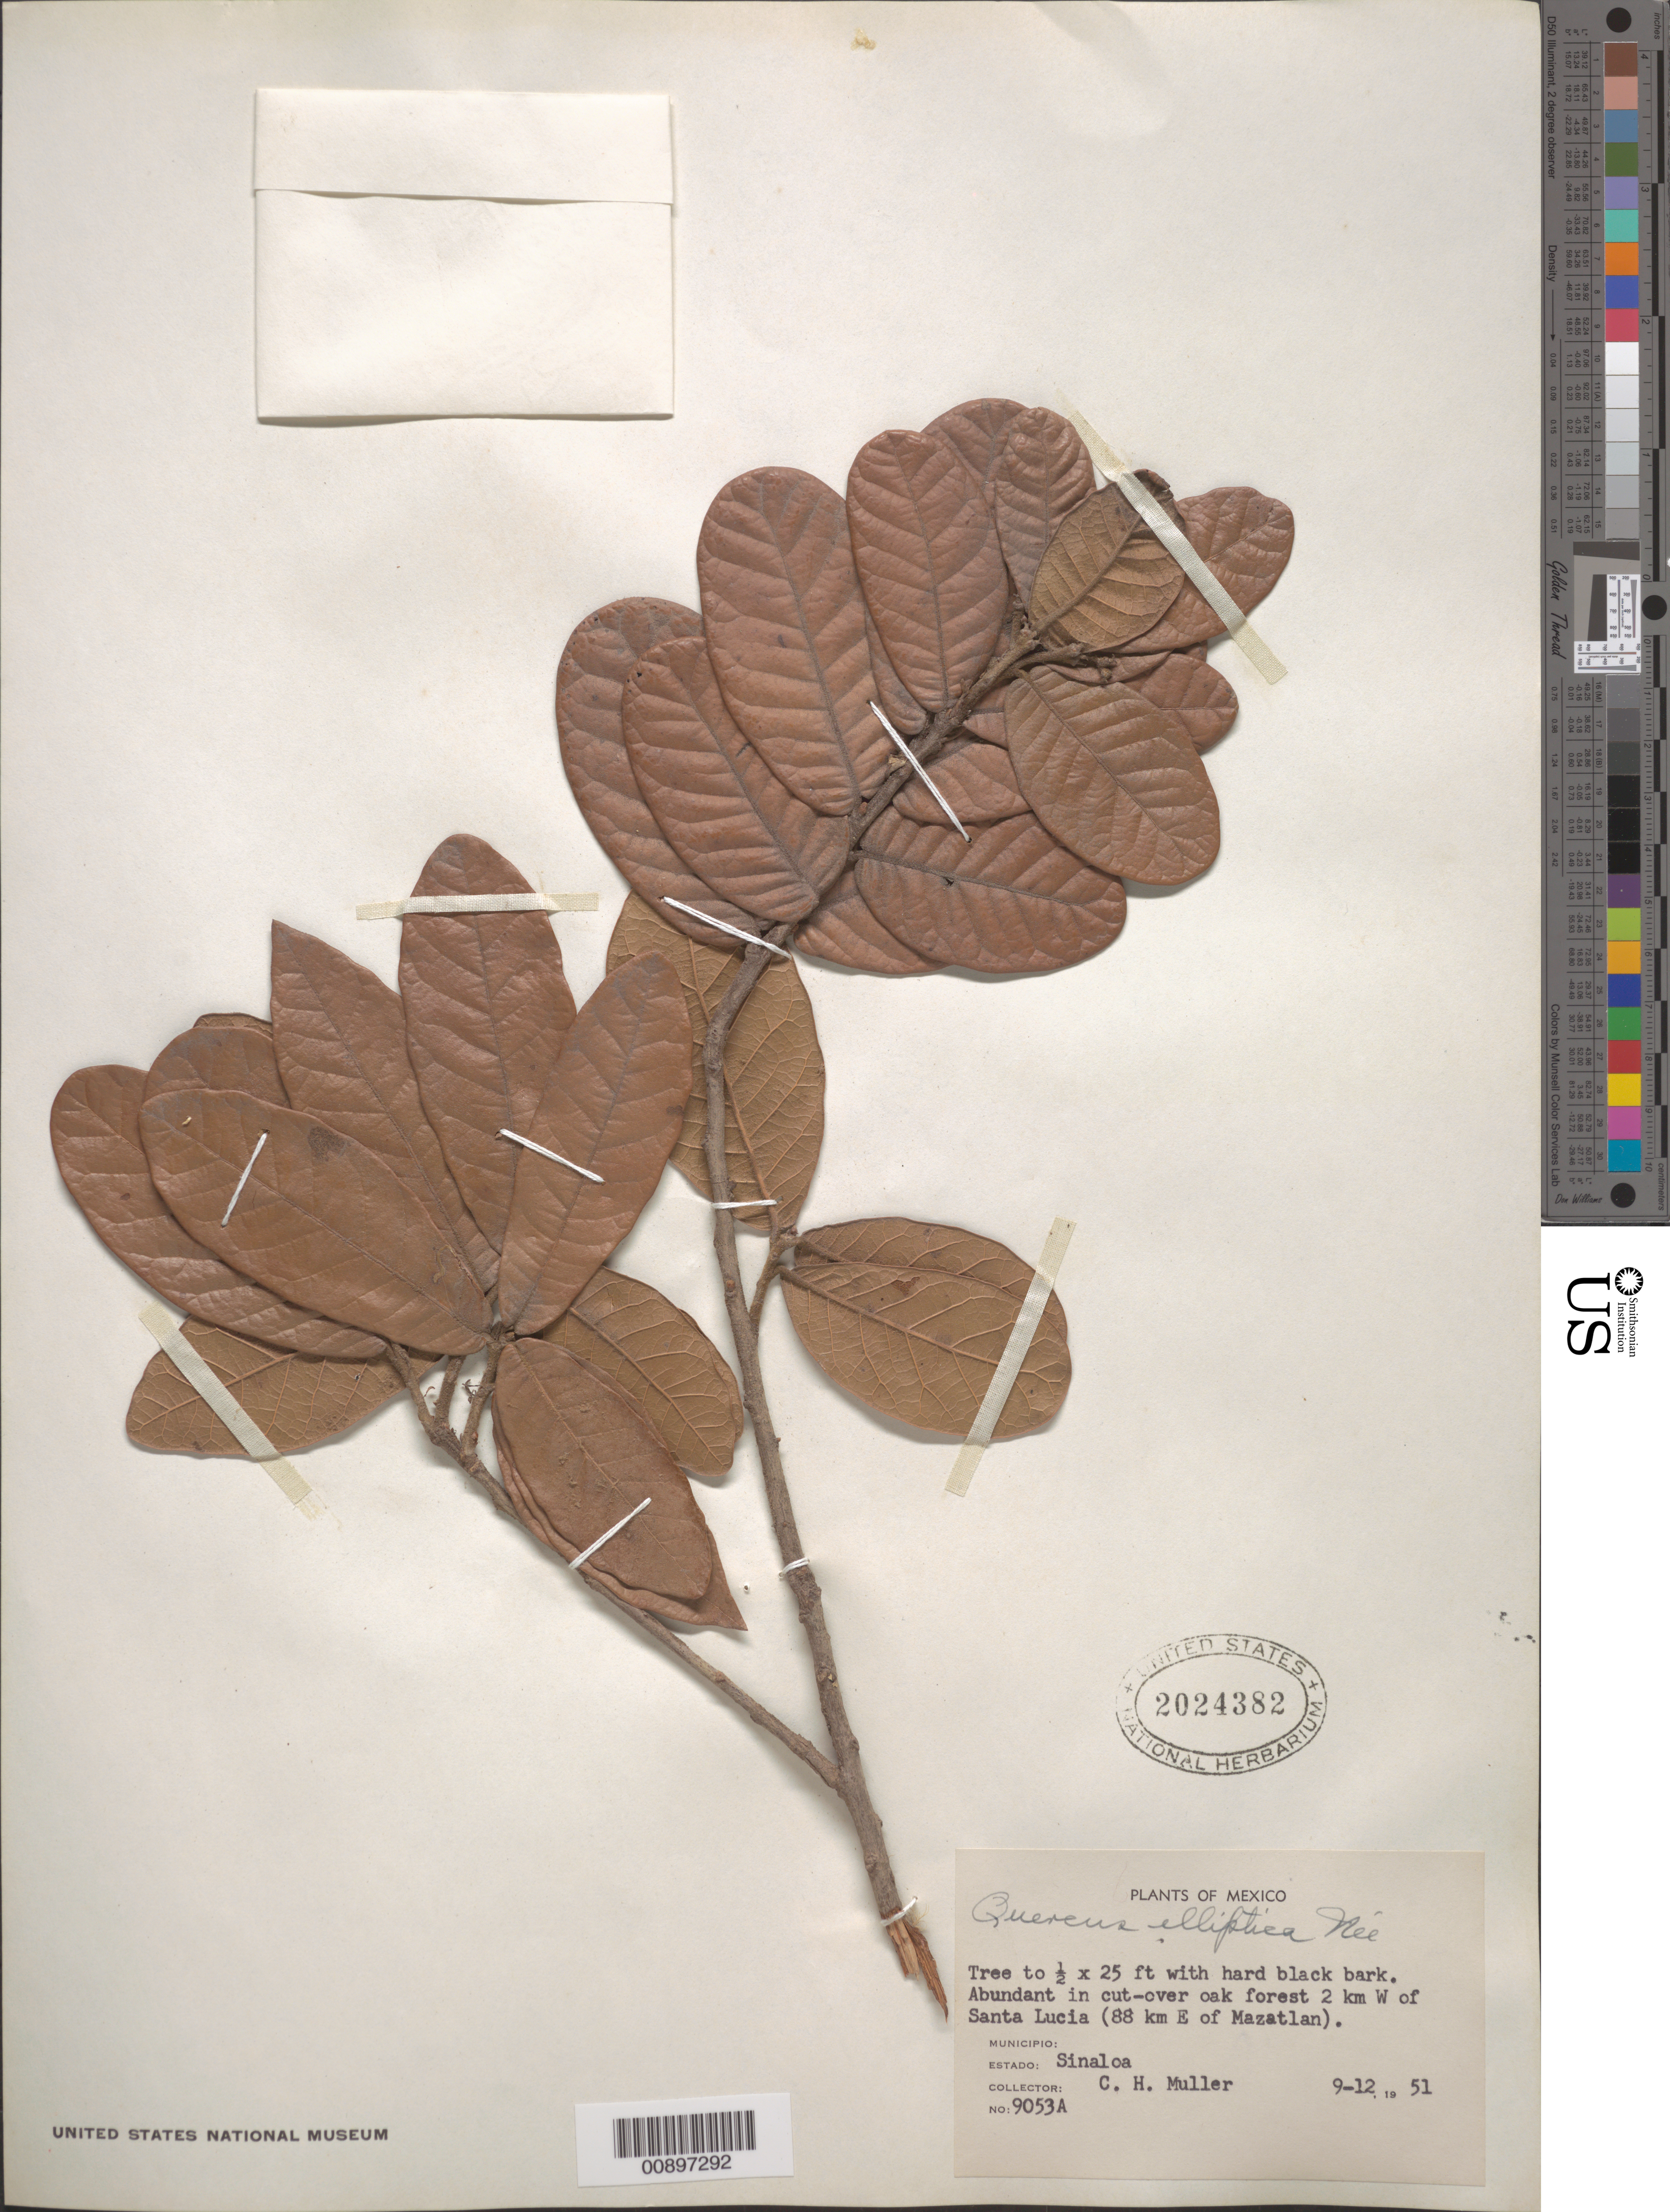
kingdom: Plantae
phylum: Tracheophyta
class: Magnoliopsida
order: Fagales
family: Fagaceae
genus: Quercus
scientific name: Quercus elliptica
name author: Née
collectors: C. H. Muller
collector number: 9053 A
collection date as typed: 12 Sep 1951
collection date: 1951-09-12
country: Mexico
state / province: Sinaloa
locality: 2 km W of Santa Lucia (88 km E of Mazatlan).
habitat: Abundant in cut-over oak forest.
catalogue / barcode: US 2024382